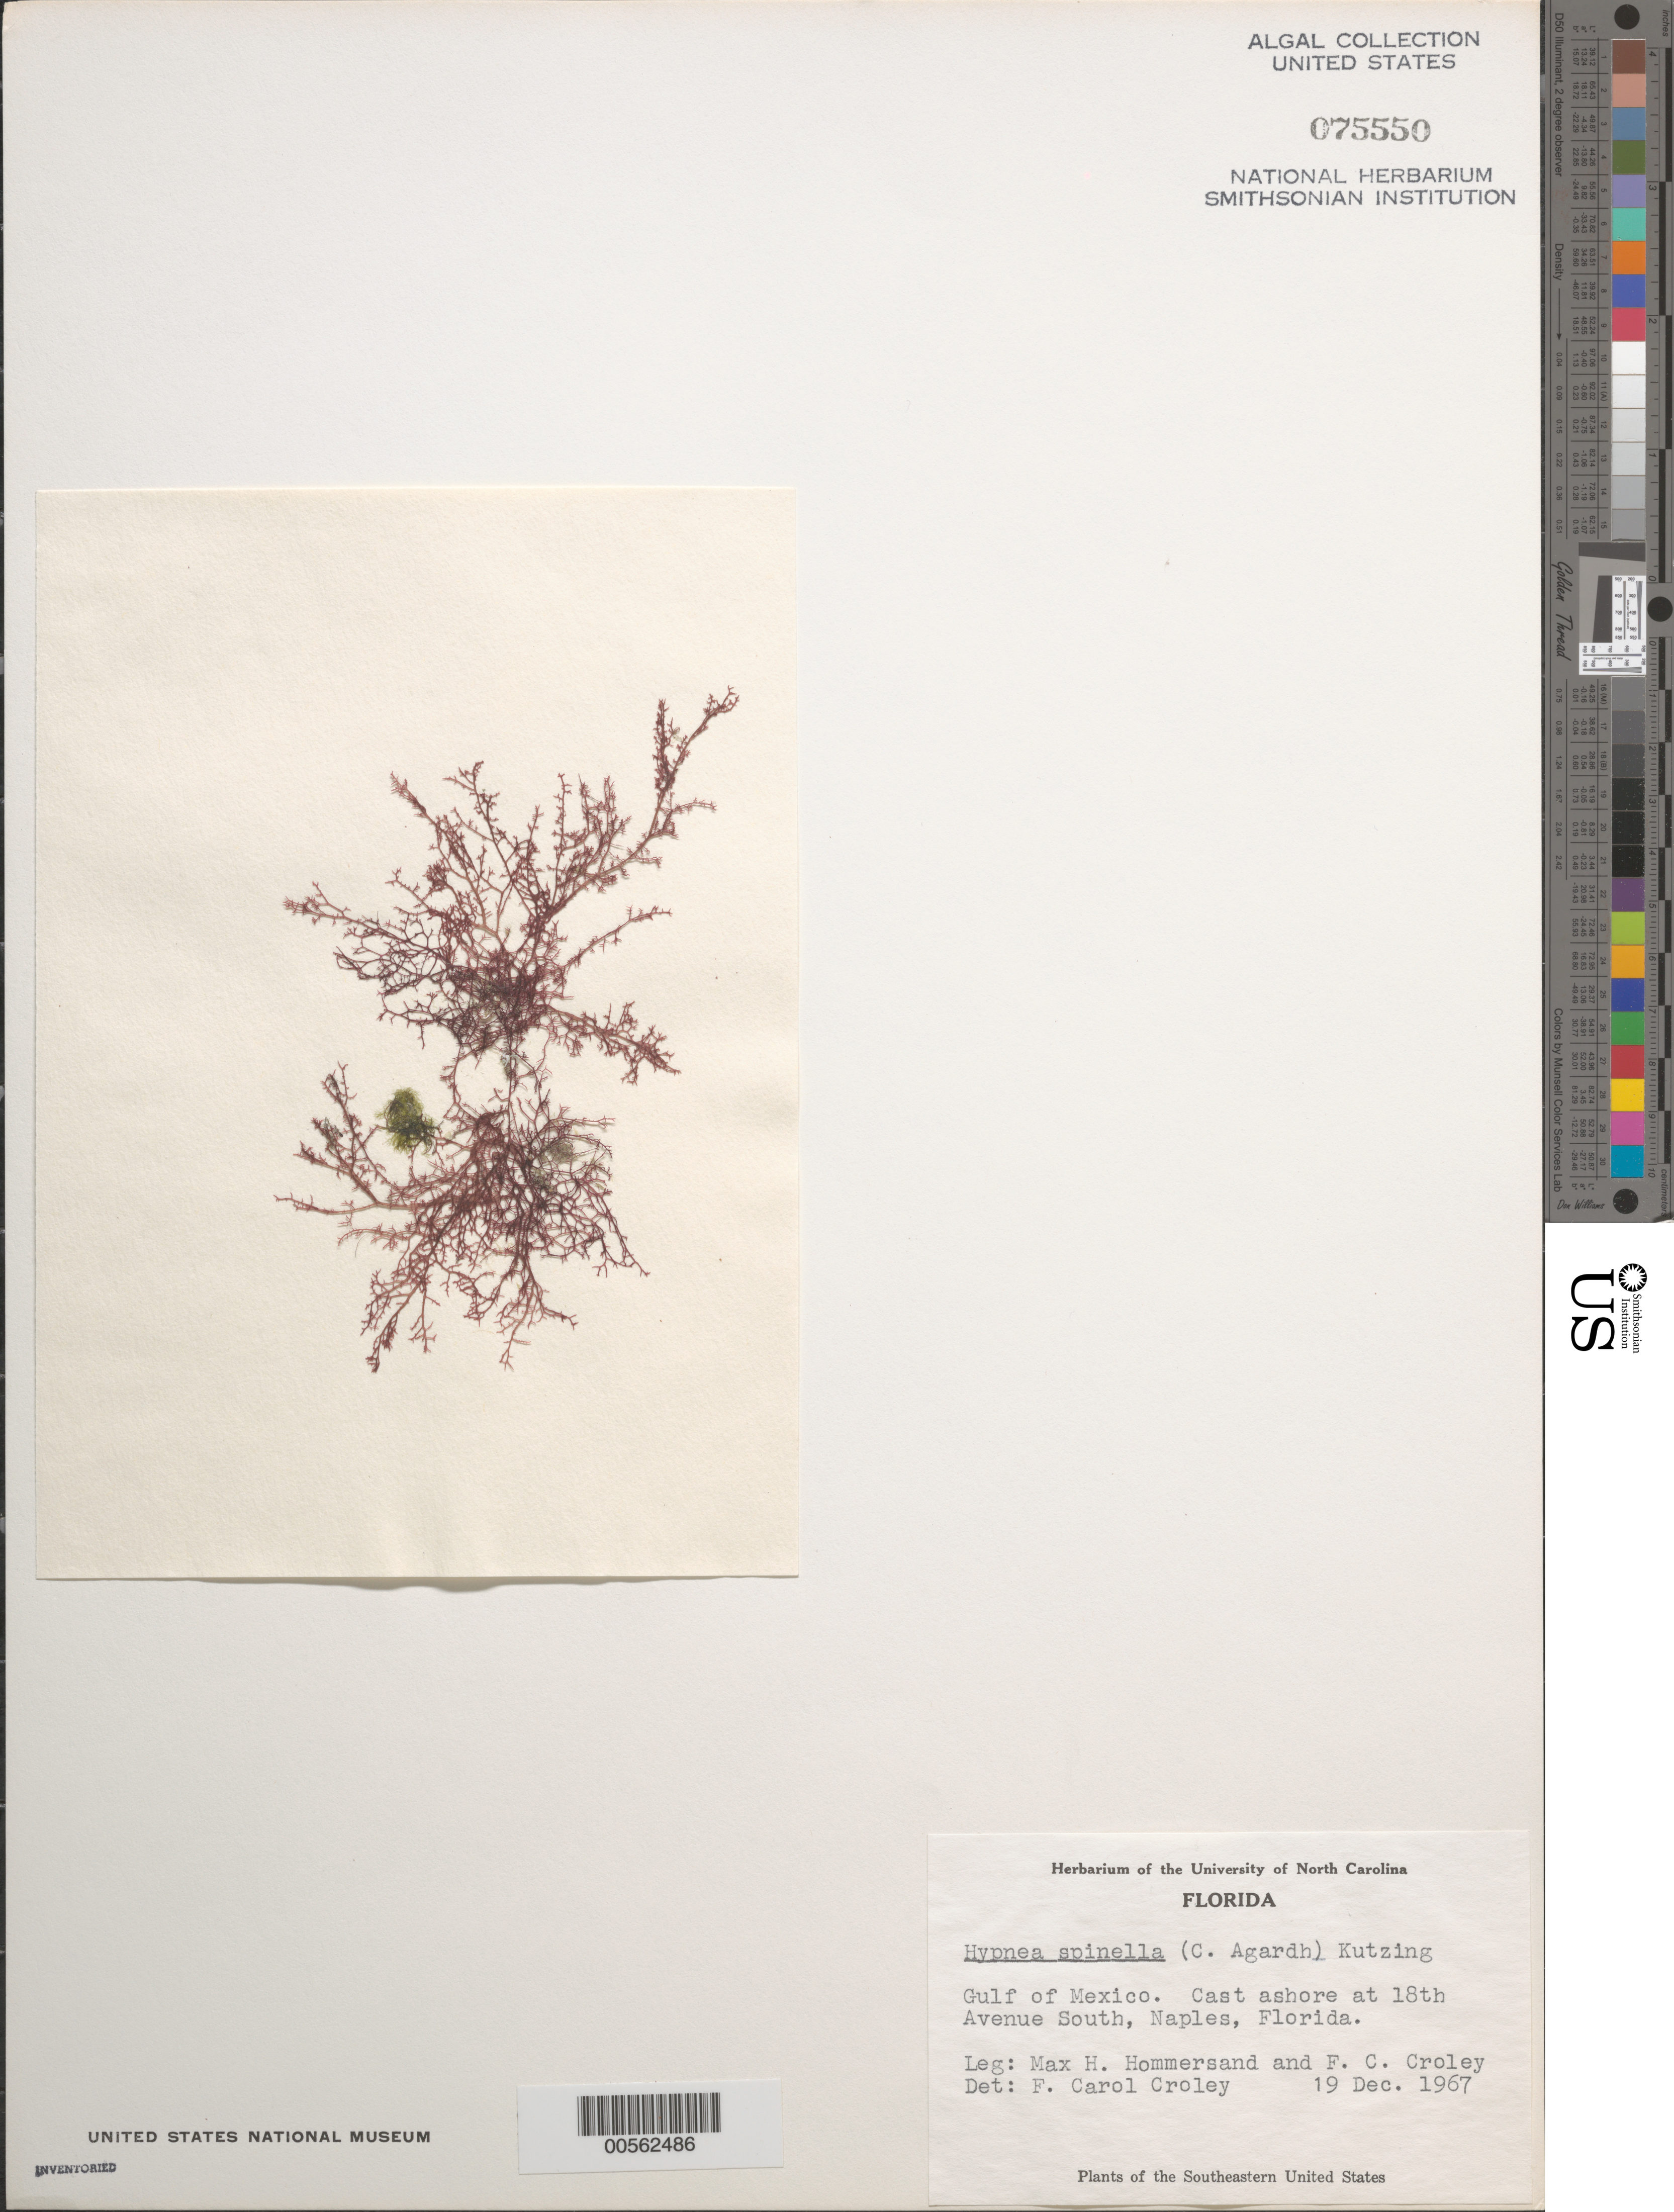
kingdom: Plantae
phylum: Rhodophyta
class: Florideophyceae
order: Gigartinales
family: Cystocloniaceae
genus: Hypnea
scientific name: Hypnea spinella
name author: (C. Agardh) Kütz.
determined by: Croley, F. C.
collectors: M. H. Hommersand & F. C. Croley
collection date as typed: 19 Dec 1967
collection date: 1967-12-19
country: United States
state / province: Florida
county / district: Collier County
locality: Naples, 18th Avenue South, Gulf of Mexico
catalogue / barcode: US 75550